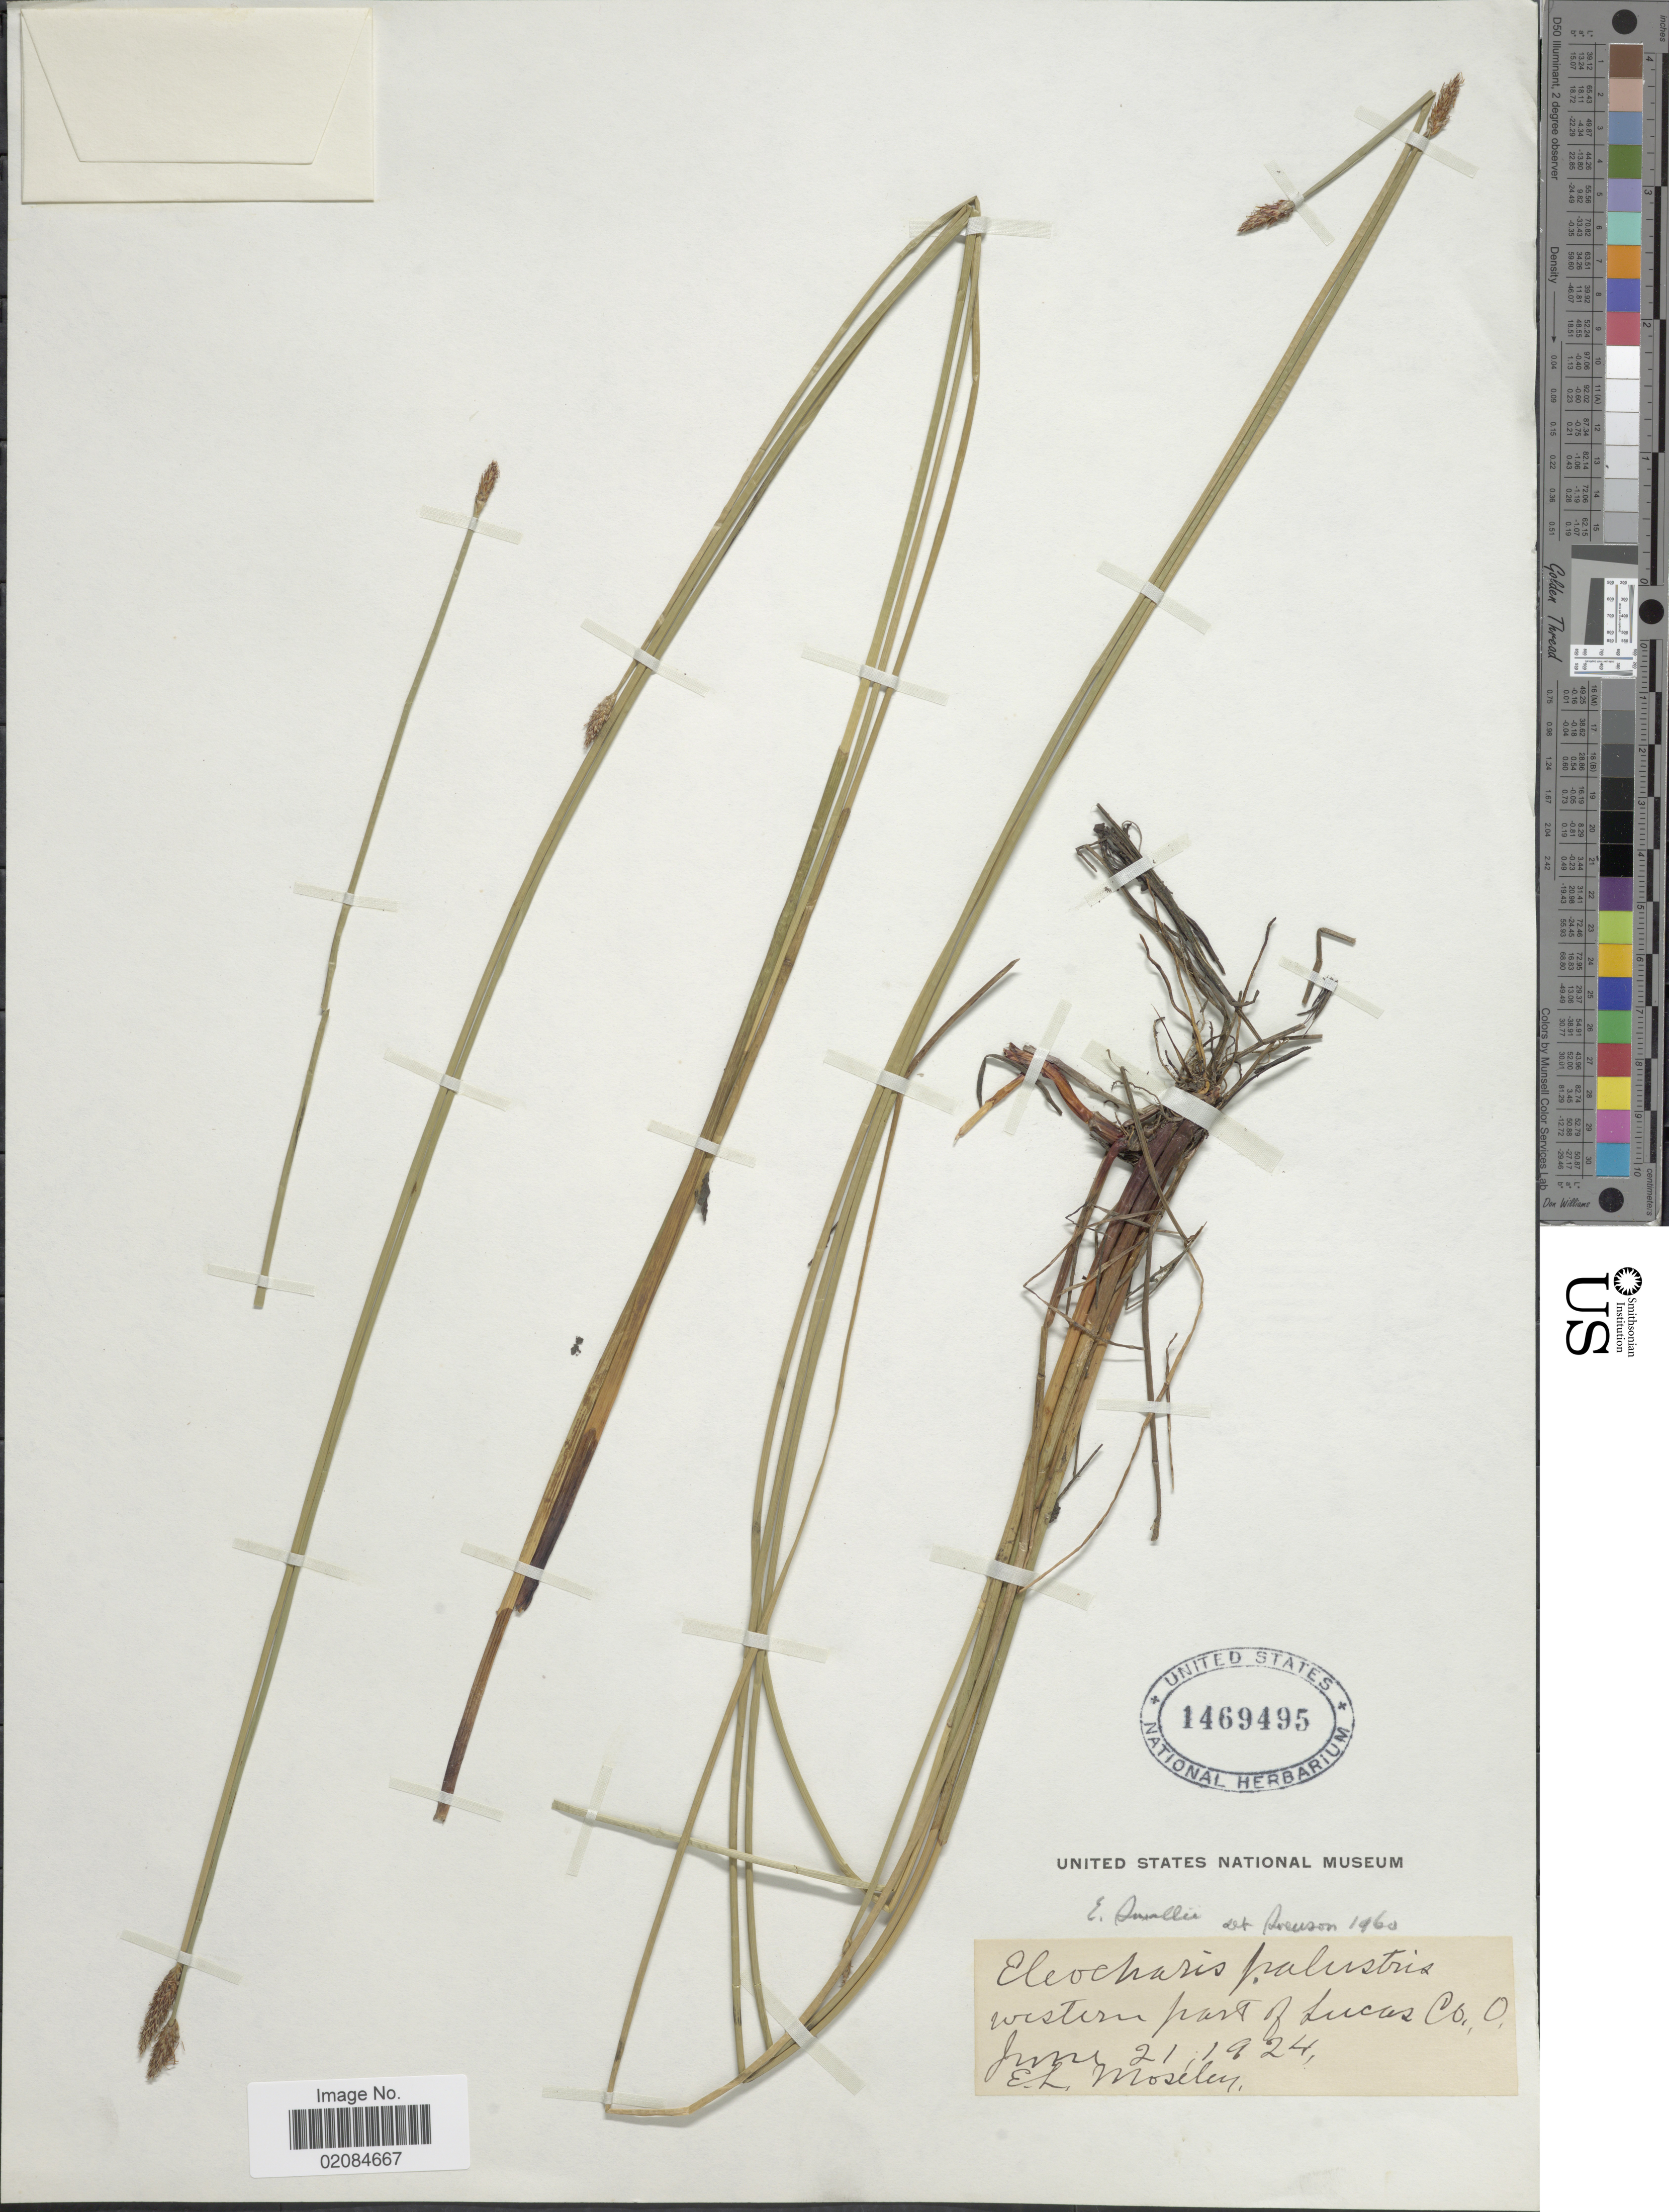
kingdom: Plantae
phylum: Tracheophyta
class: Liliopsida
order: Poales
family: Cyperaceae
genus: Eleocharis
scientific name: Eleocharis palustris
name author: (L.) Roem. & Schult.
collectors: E. Moseley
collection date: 1924-06-21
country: United States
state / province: Ohio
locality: Western part of Lucas Co., O.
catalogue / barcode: US 1469495